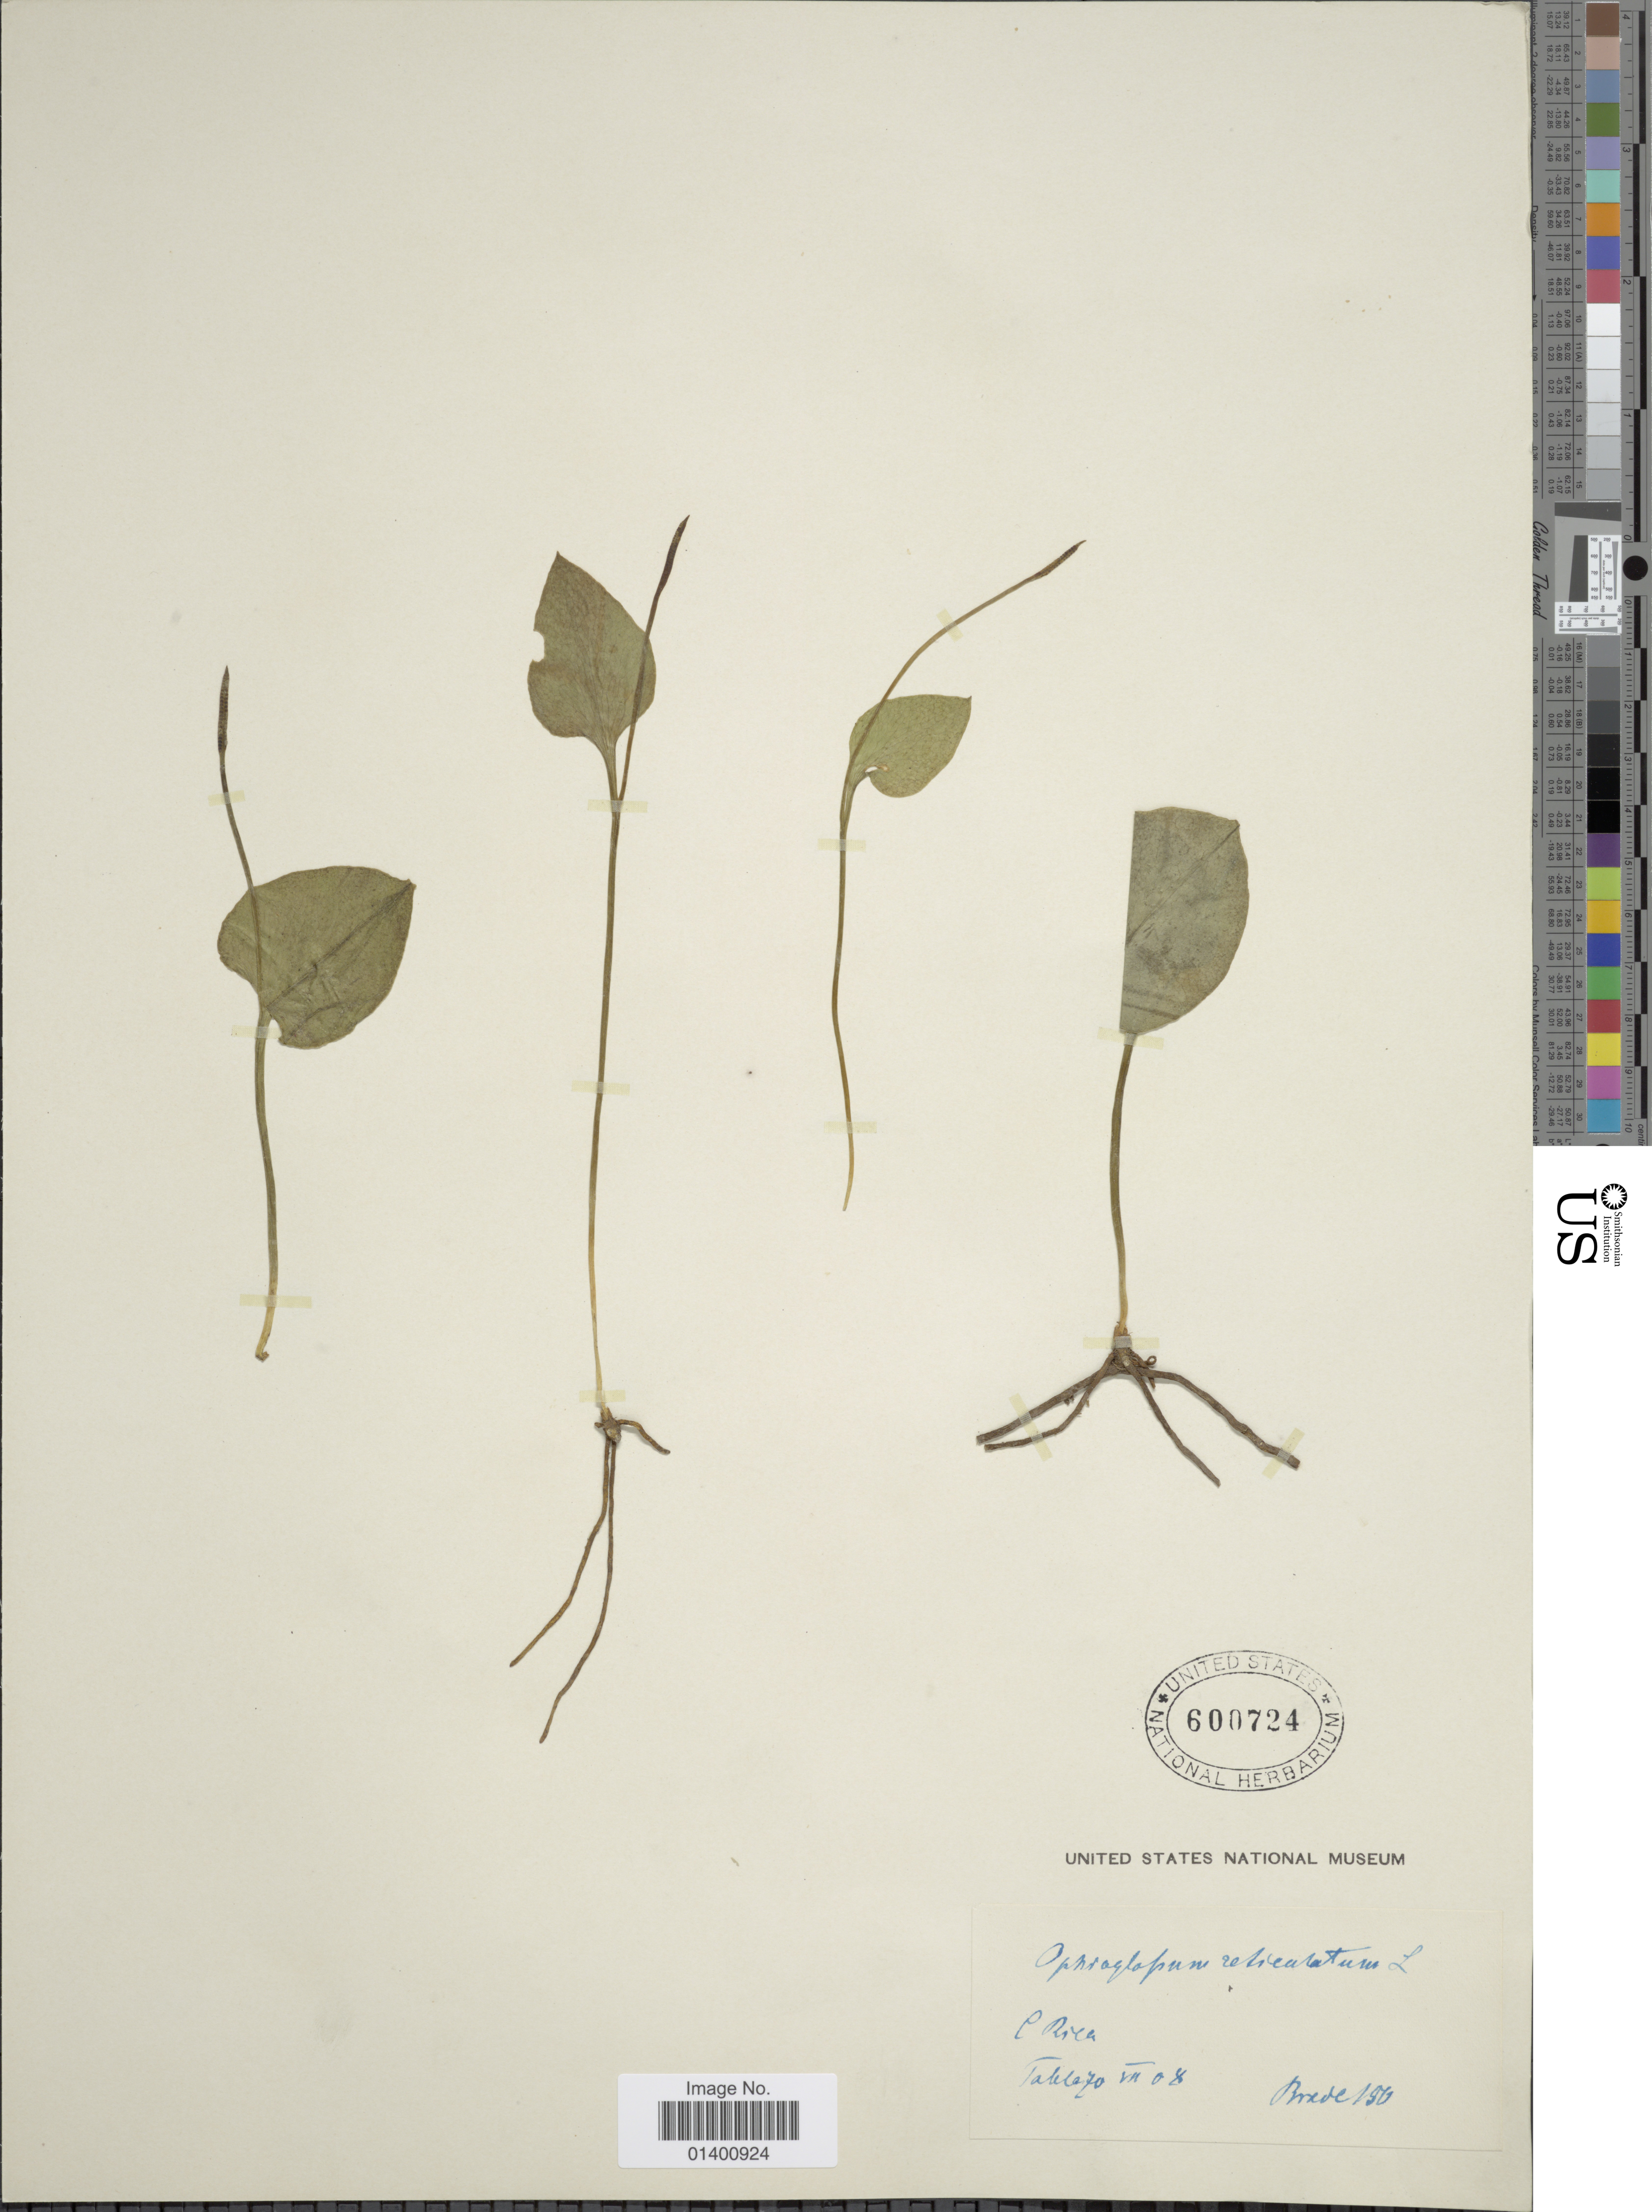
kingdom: Plantae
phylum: Tracheophyta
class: Polypodiopsida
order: Ophioglossales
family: Ophioglossaceae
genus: Ophioglossum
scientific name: Ophioglossum reticulatum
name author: L.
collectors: -- Brade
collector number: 156*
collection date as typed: Transcribed d/m/y: /7/8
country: Costa Rica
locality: Tablazo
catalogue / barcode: US 600724